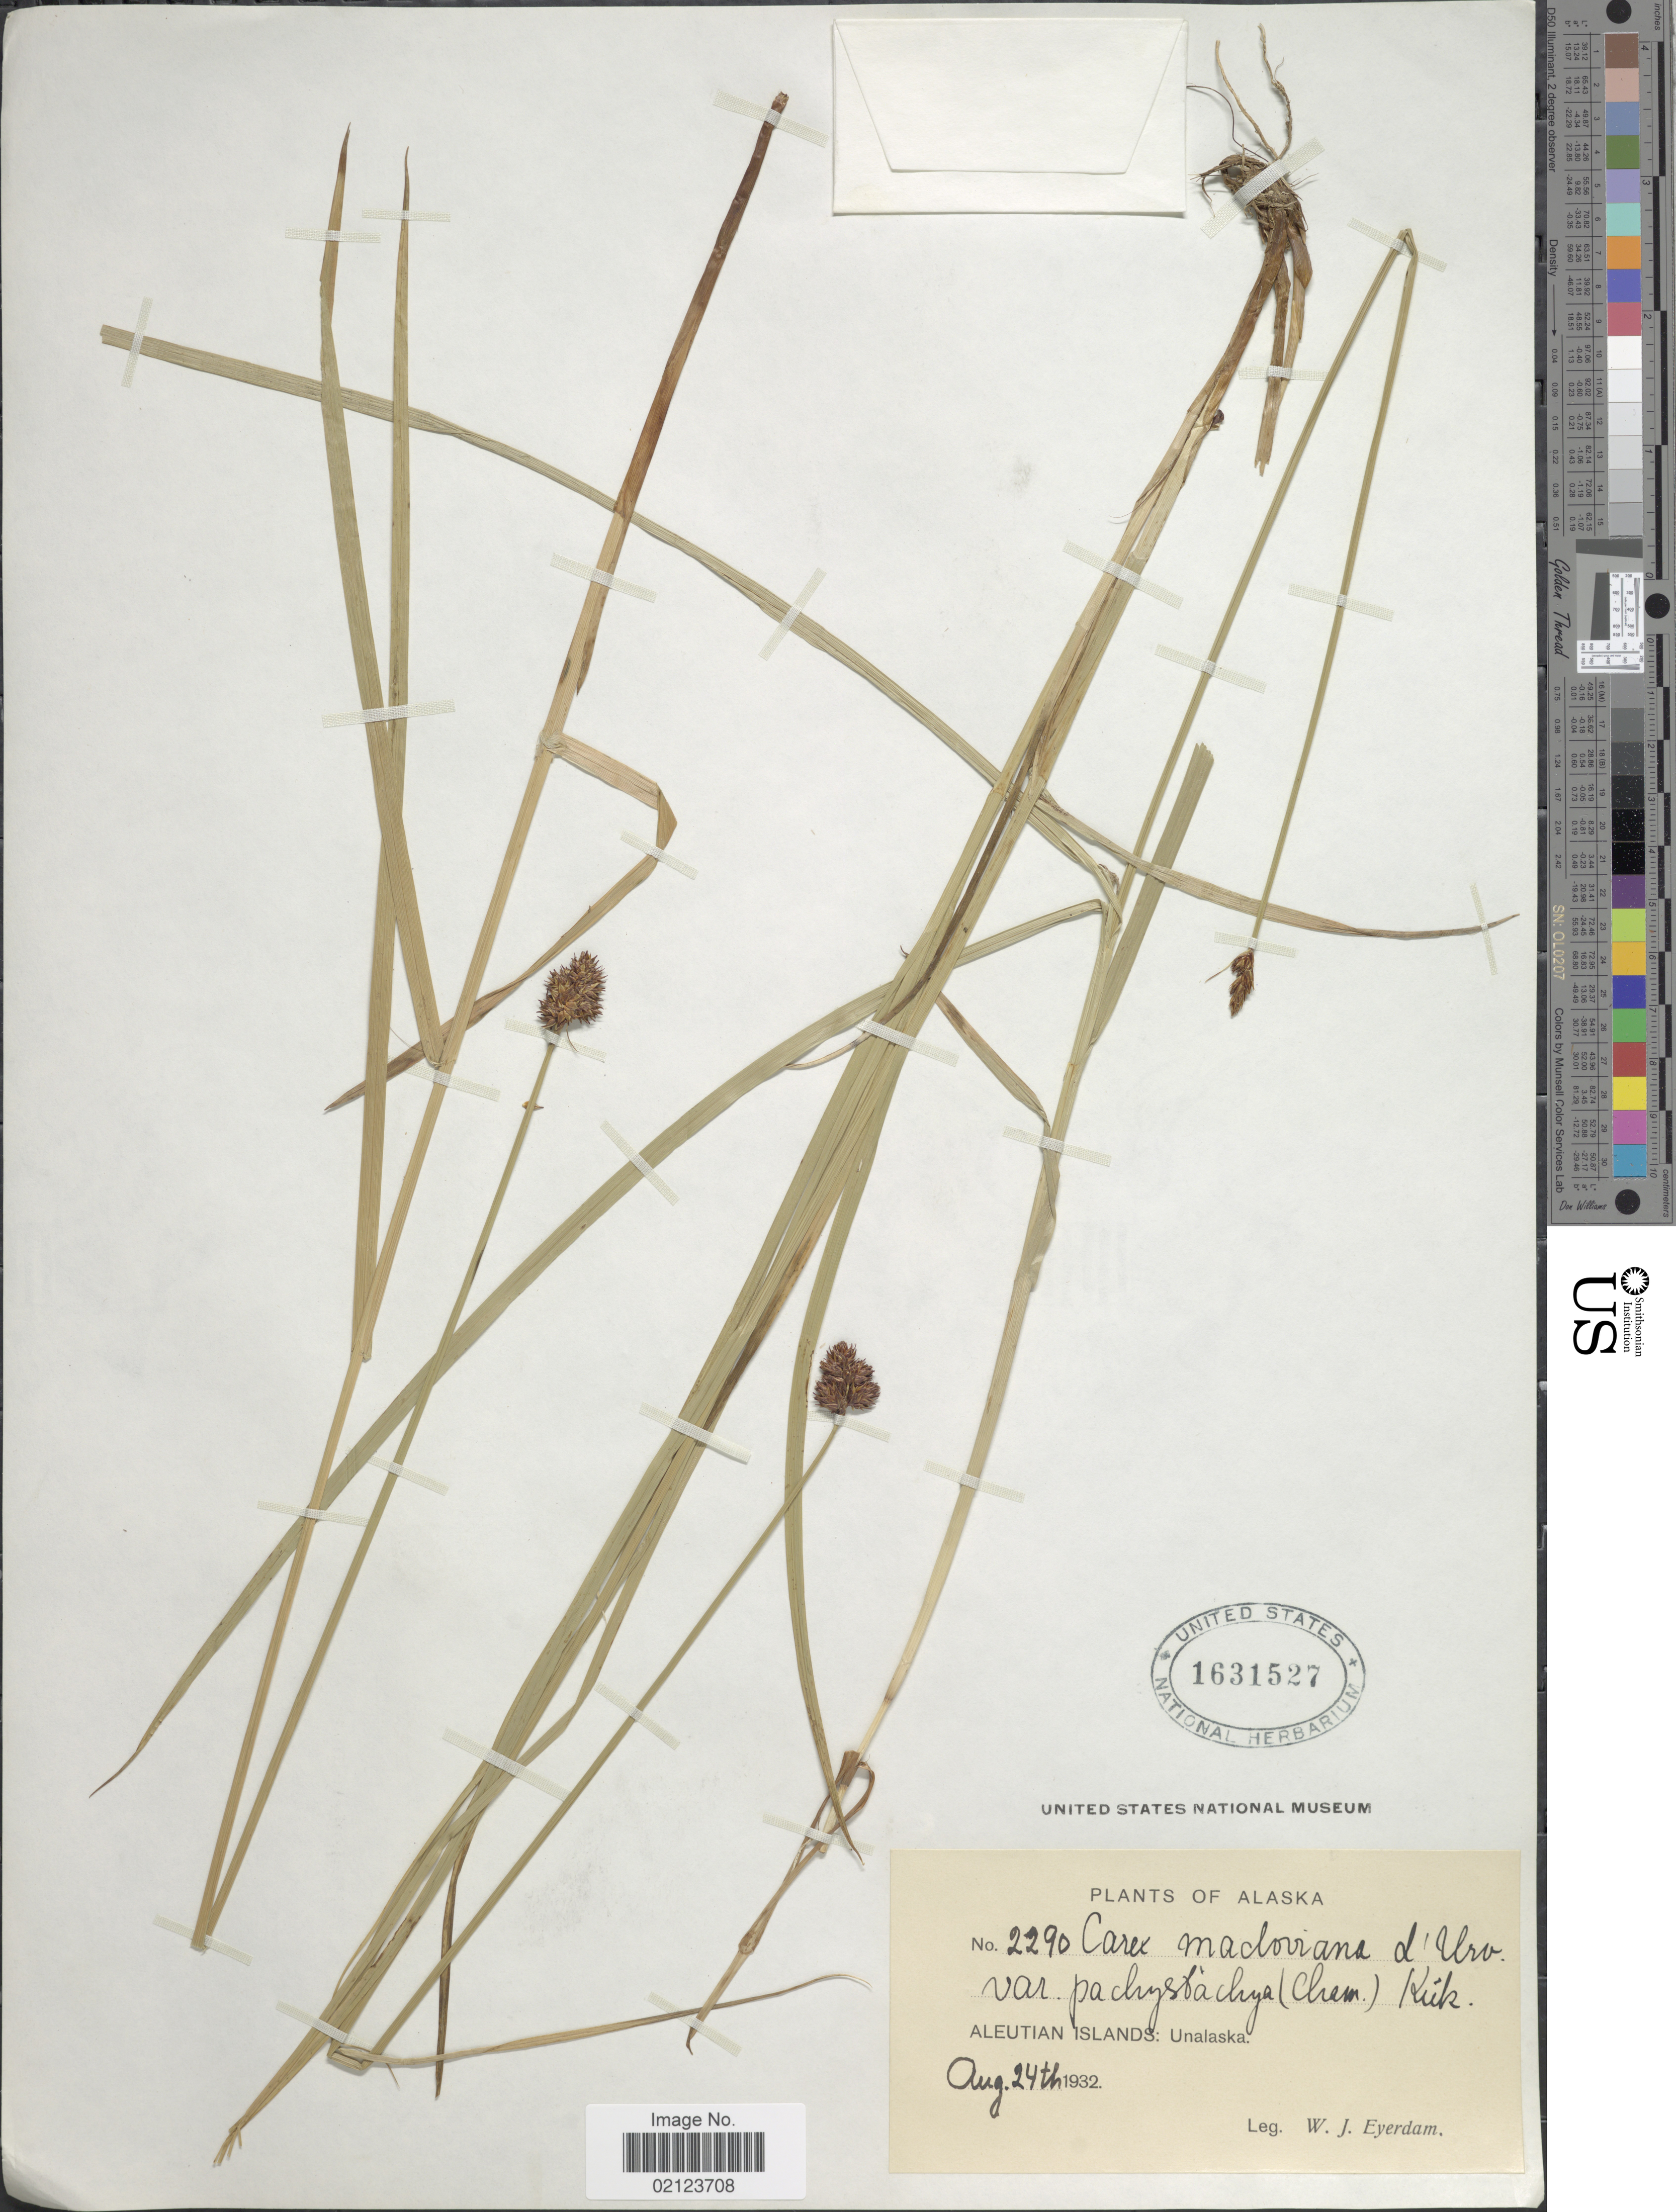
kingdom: Plantae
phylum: Tracheophyta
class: Liliopsida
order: Poales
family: Cyperaceae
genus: Carex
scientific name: Carex pachystachya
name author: Cham. ex Steud.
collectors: W. J. Eyerdam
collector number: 2290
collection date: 1932-08-24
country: United States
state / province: Alaska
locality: Aleutian Islands: Unalaska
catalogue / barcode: US 1631527